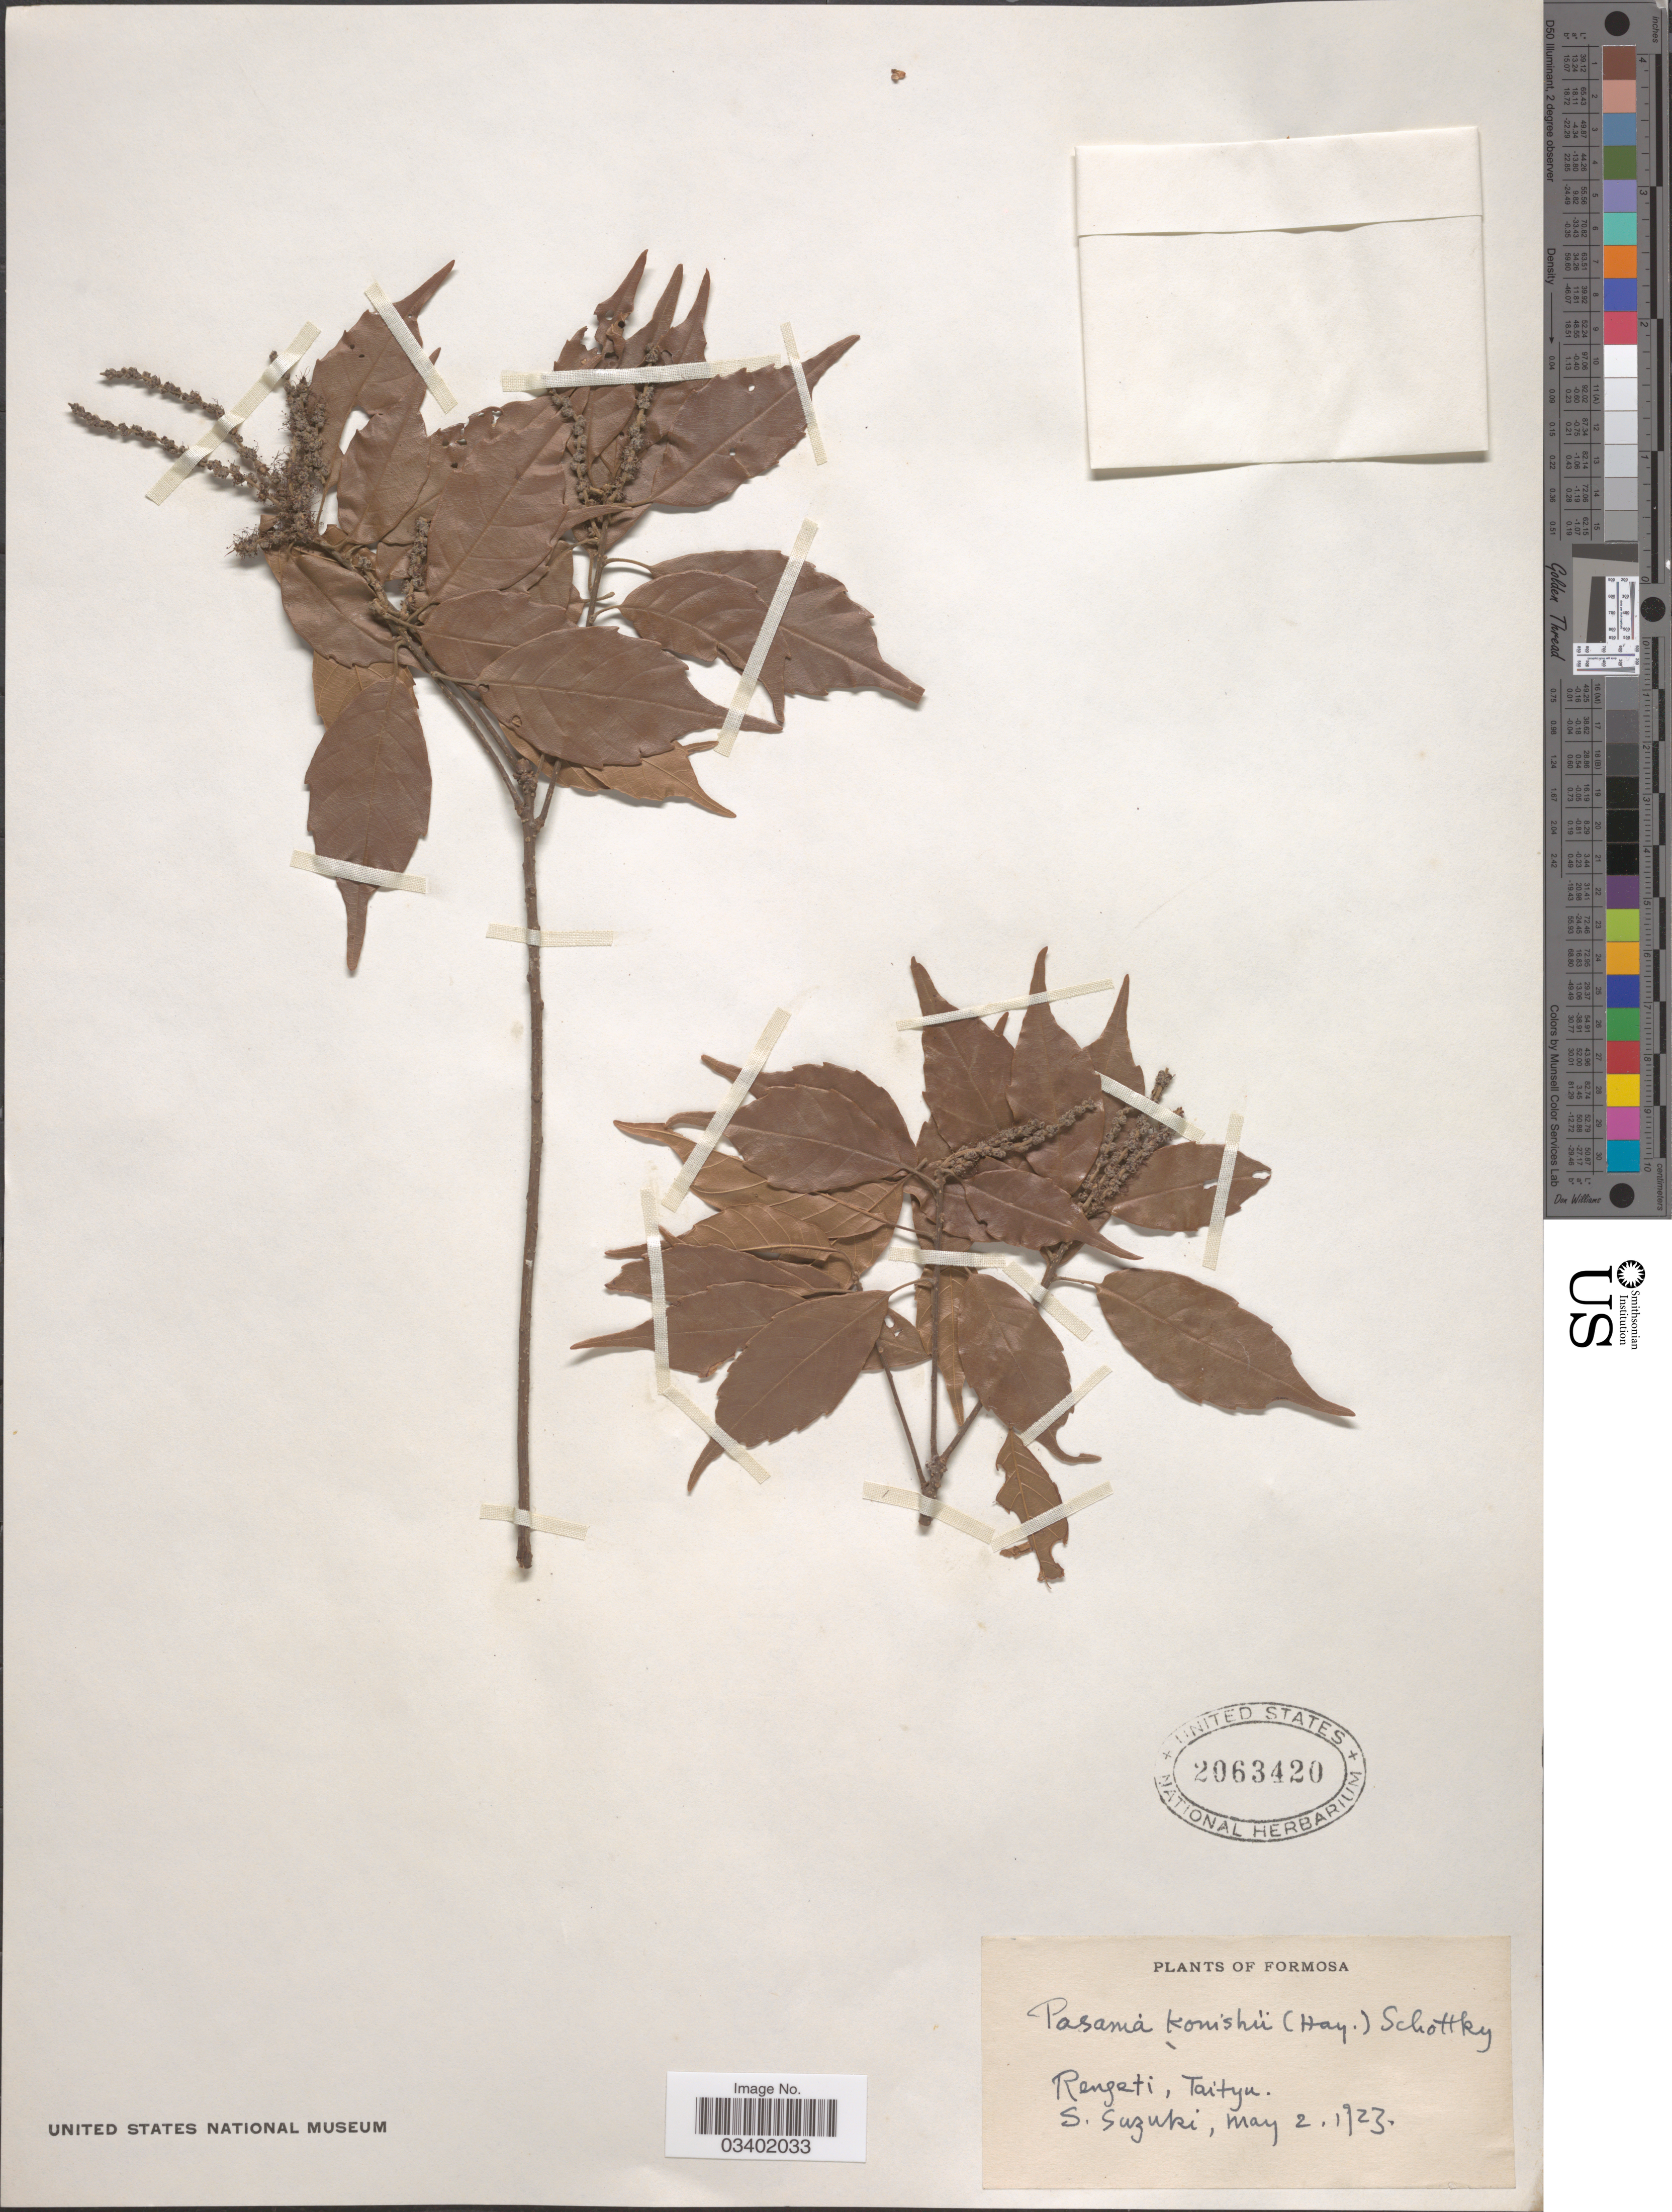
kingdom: Plantae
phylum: Tracheophyta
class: Magnoliopsida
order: Fagales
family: Fagaceae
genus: Lithocarpus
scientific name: Lithocarpus konishii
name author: (Hayata) Hayata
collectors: S. Suzuki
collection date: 1923-05-02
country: Taiwan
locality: Formosa. Rengeti, Taityu.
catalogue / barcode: US 2063420